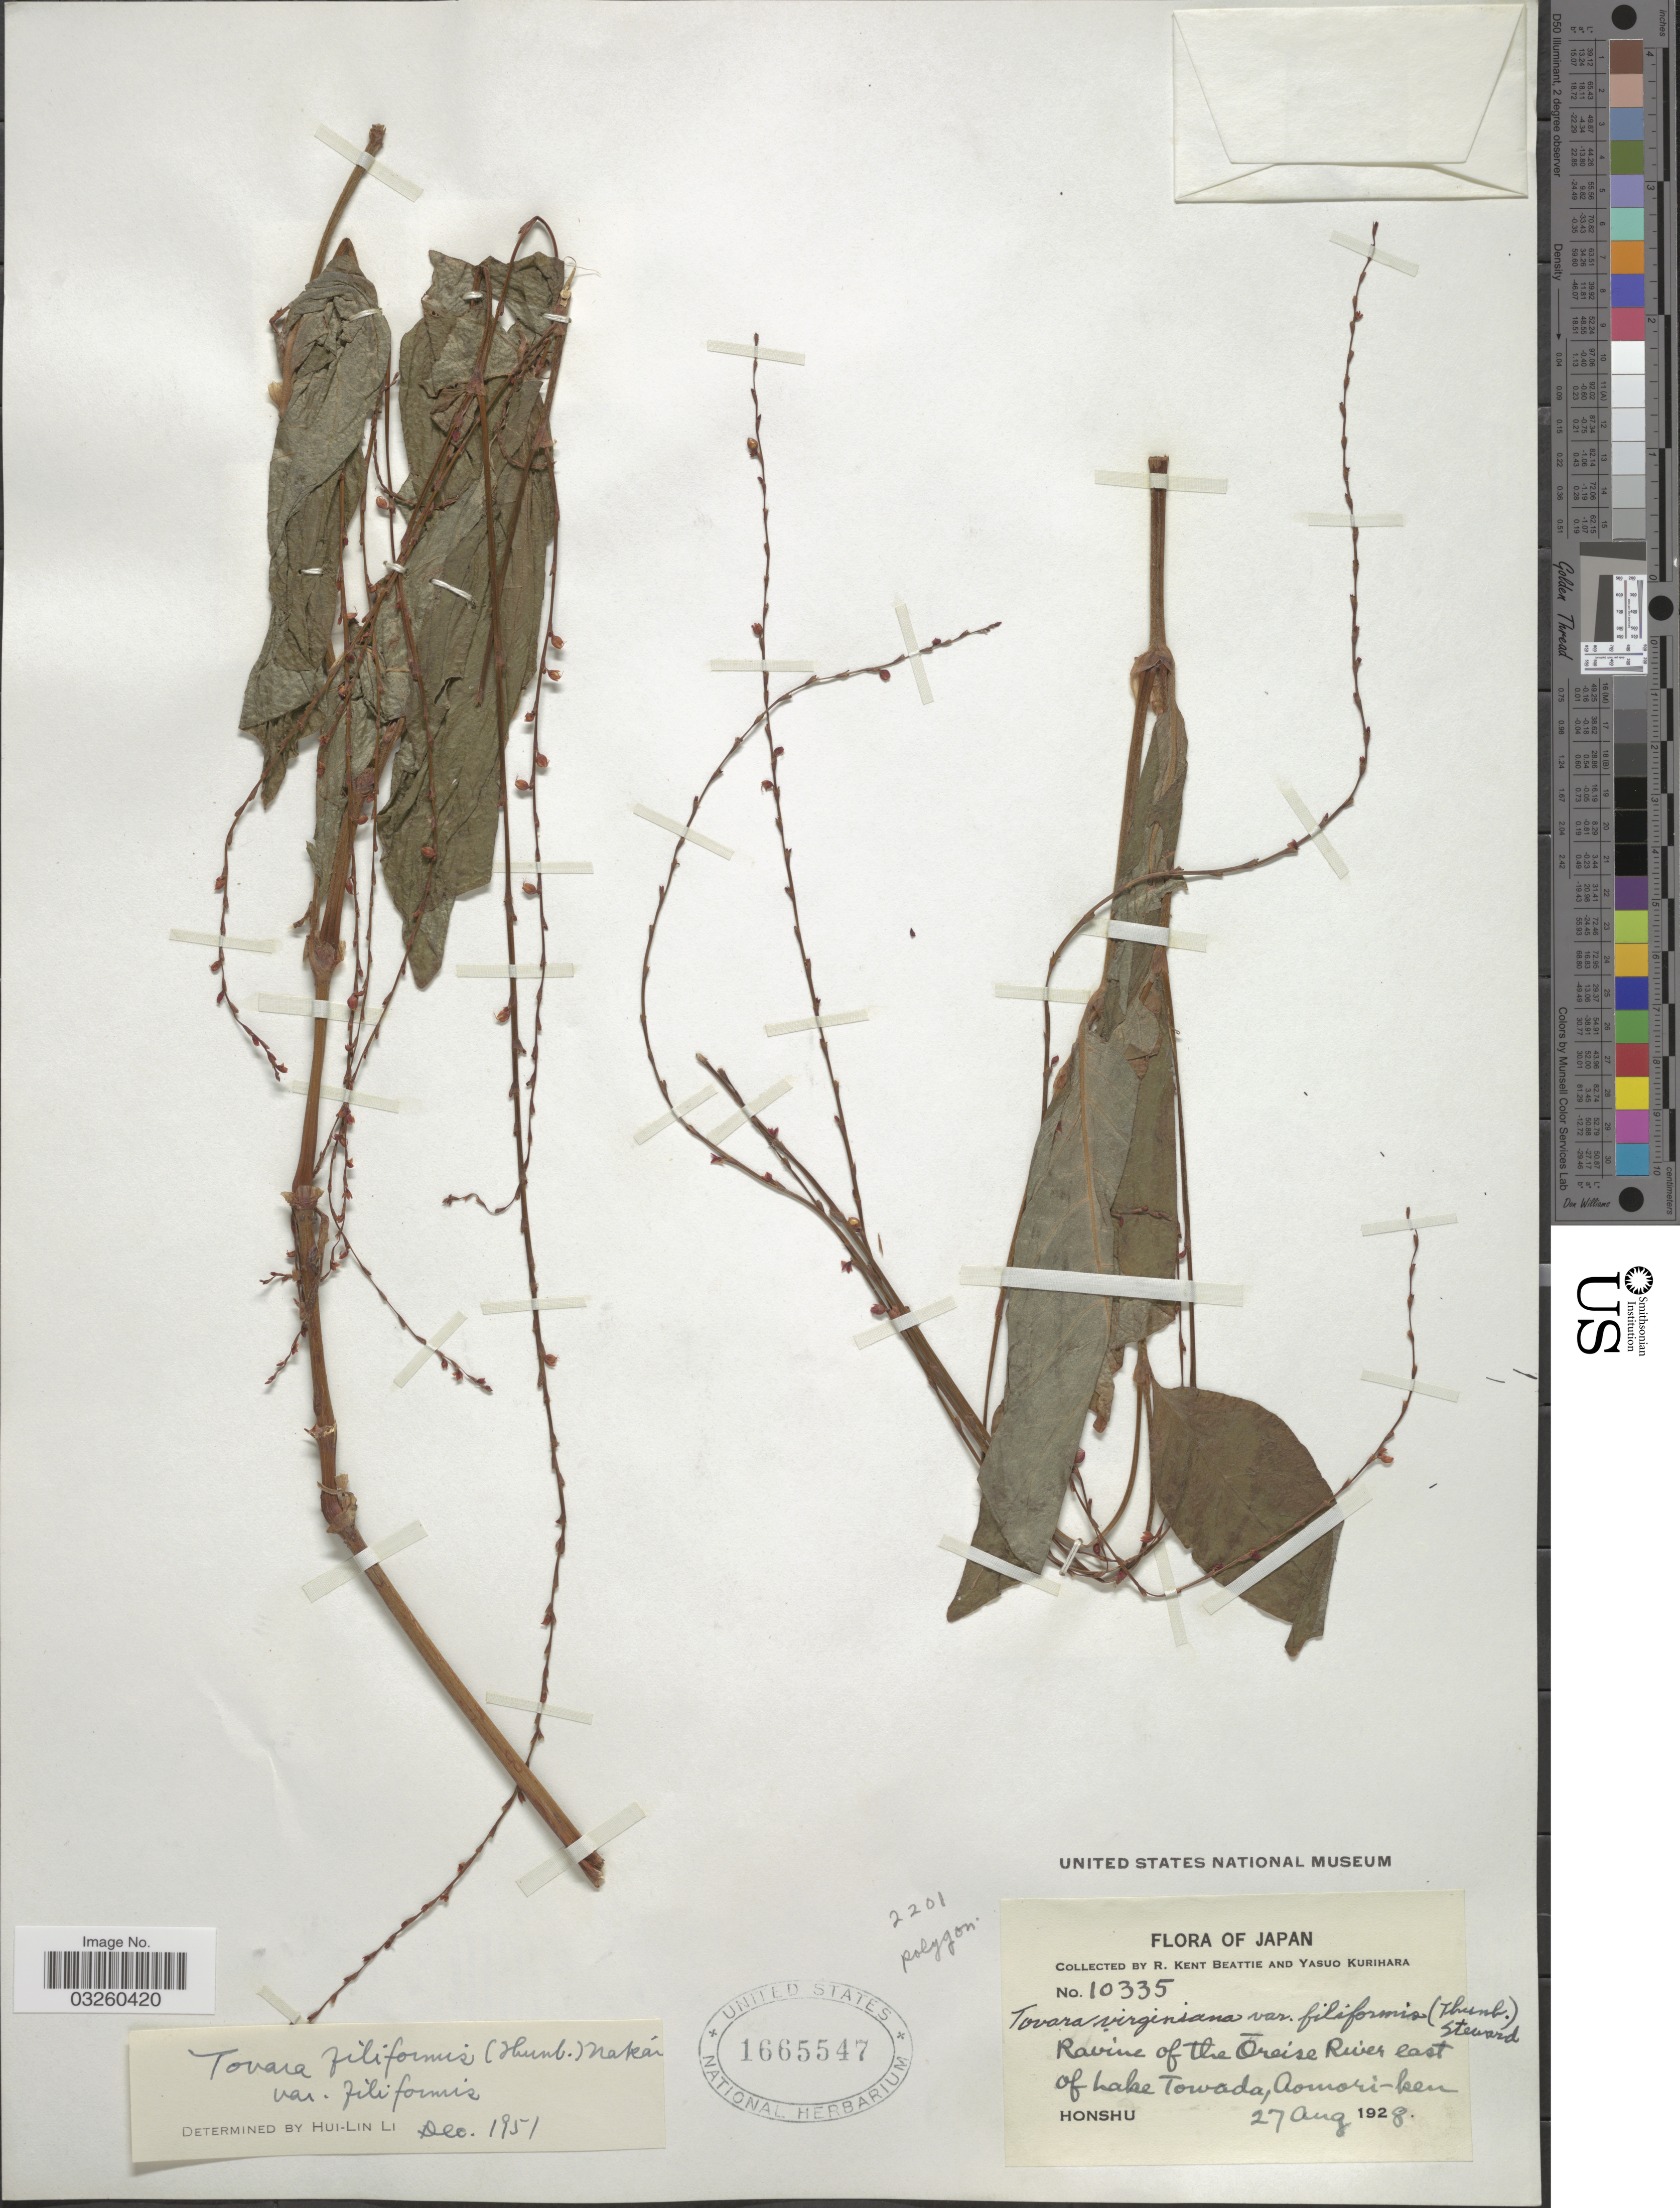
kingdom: Plantae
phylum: Tracheophyta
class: Magnoliopsida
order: Caryophyllales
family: Polygonaceae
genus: Persicaria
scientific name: Persicaria filiformis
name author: (Thunb.) Nakai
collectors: R. K. Beattie & Y. Kurihara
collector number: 10335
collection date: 1928-08-27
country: Japan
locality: Ravine of the Oraise River east of Lake Towada, Aomori-ken. Honshu.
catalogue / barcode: US 1665547